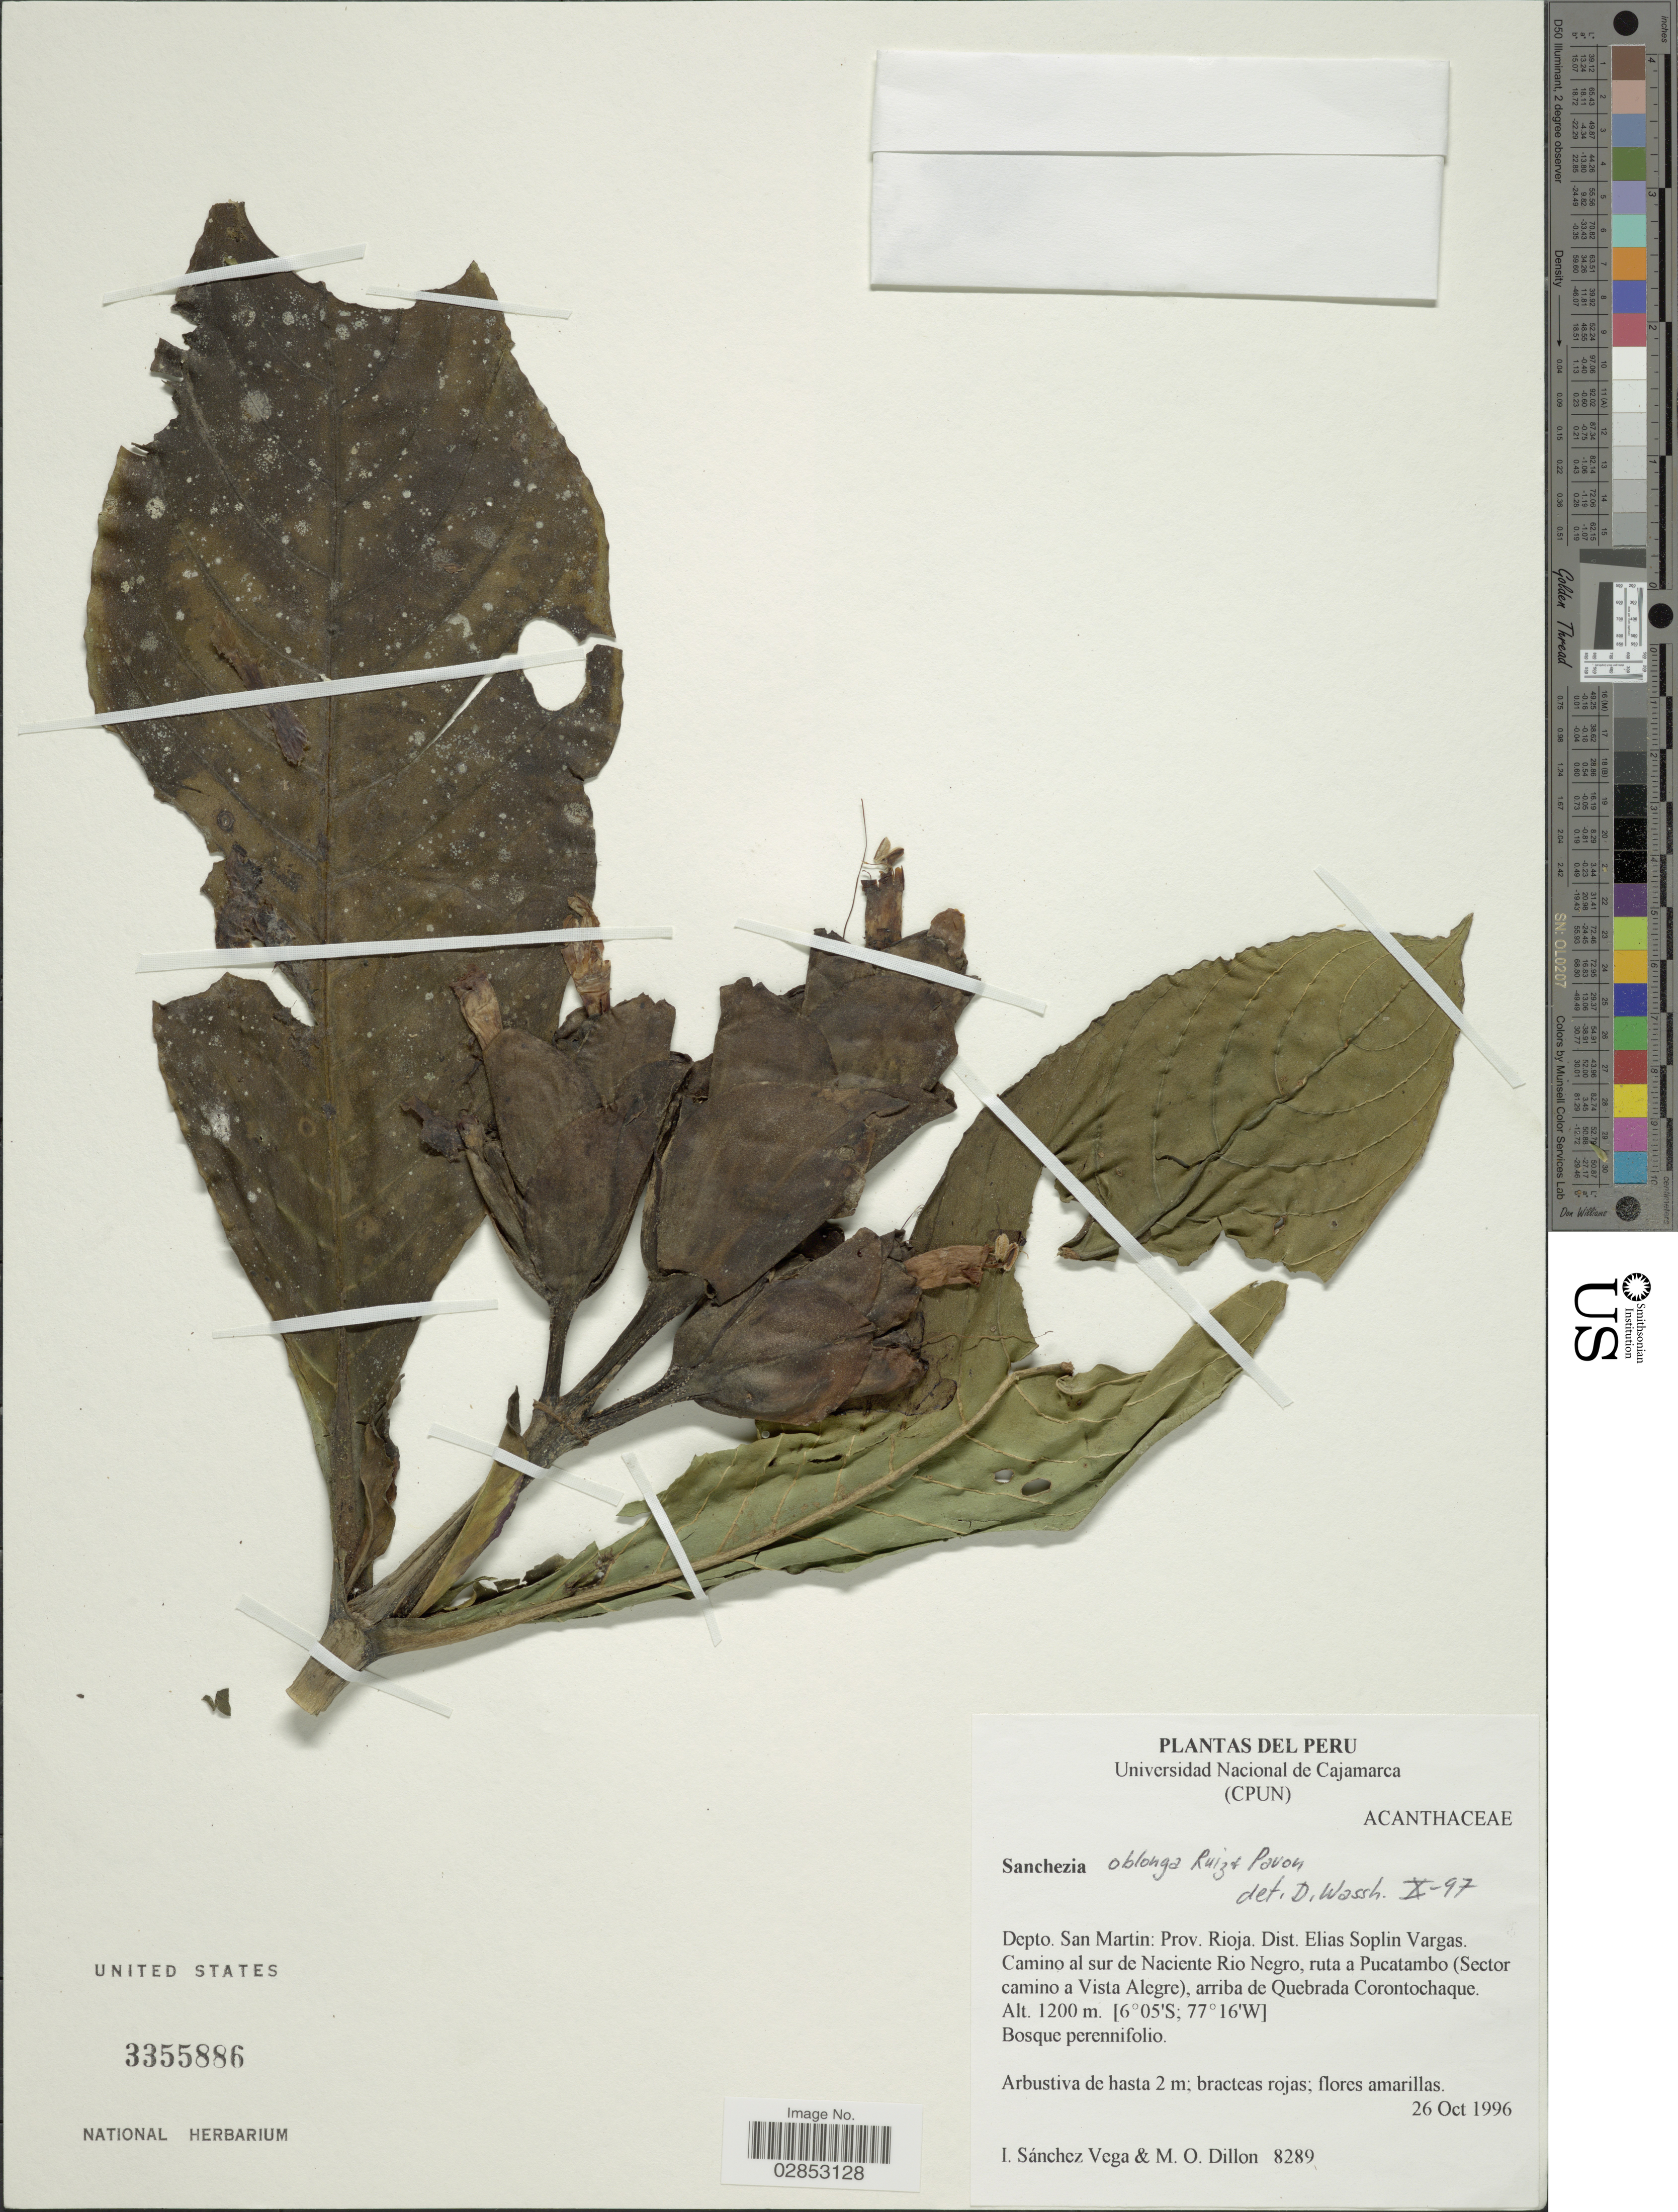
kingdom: Plantae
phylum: Tracheophyta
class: Magnoliopsida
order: Lamiales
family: Acanthaceae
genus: Sanchezia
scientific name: Sanchezia oblonga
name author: Ruiz & Pav.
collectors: I. Sánchez Vega & M. O. Dillon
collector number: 8289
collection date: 1996-10-26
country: Peru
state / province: San Martín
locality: Depto. San Martin: Prov. Rioja, Dist. Elias Soplin Vargas, Camino al sur de Naciente Rio Negro, ruta a Pucatambo (Sector camino a Vista Alegre), arriba de Quebrada Corontochaque.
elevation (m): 1200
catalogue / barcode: US 3355886